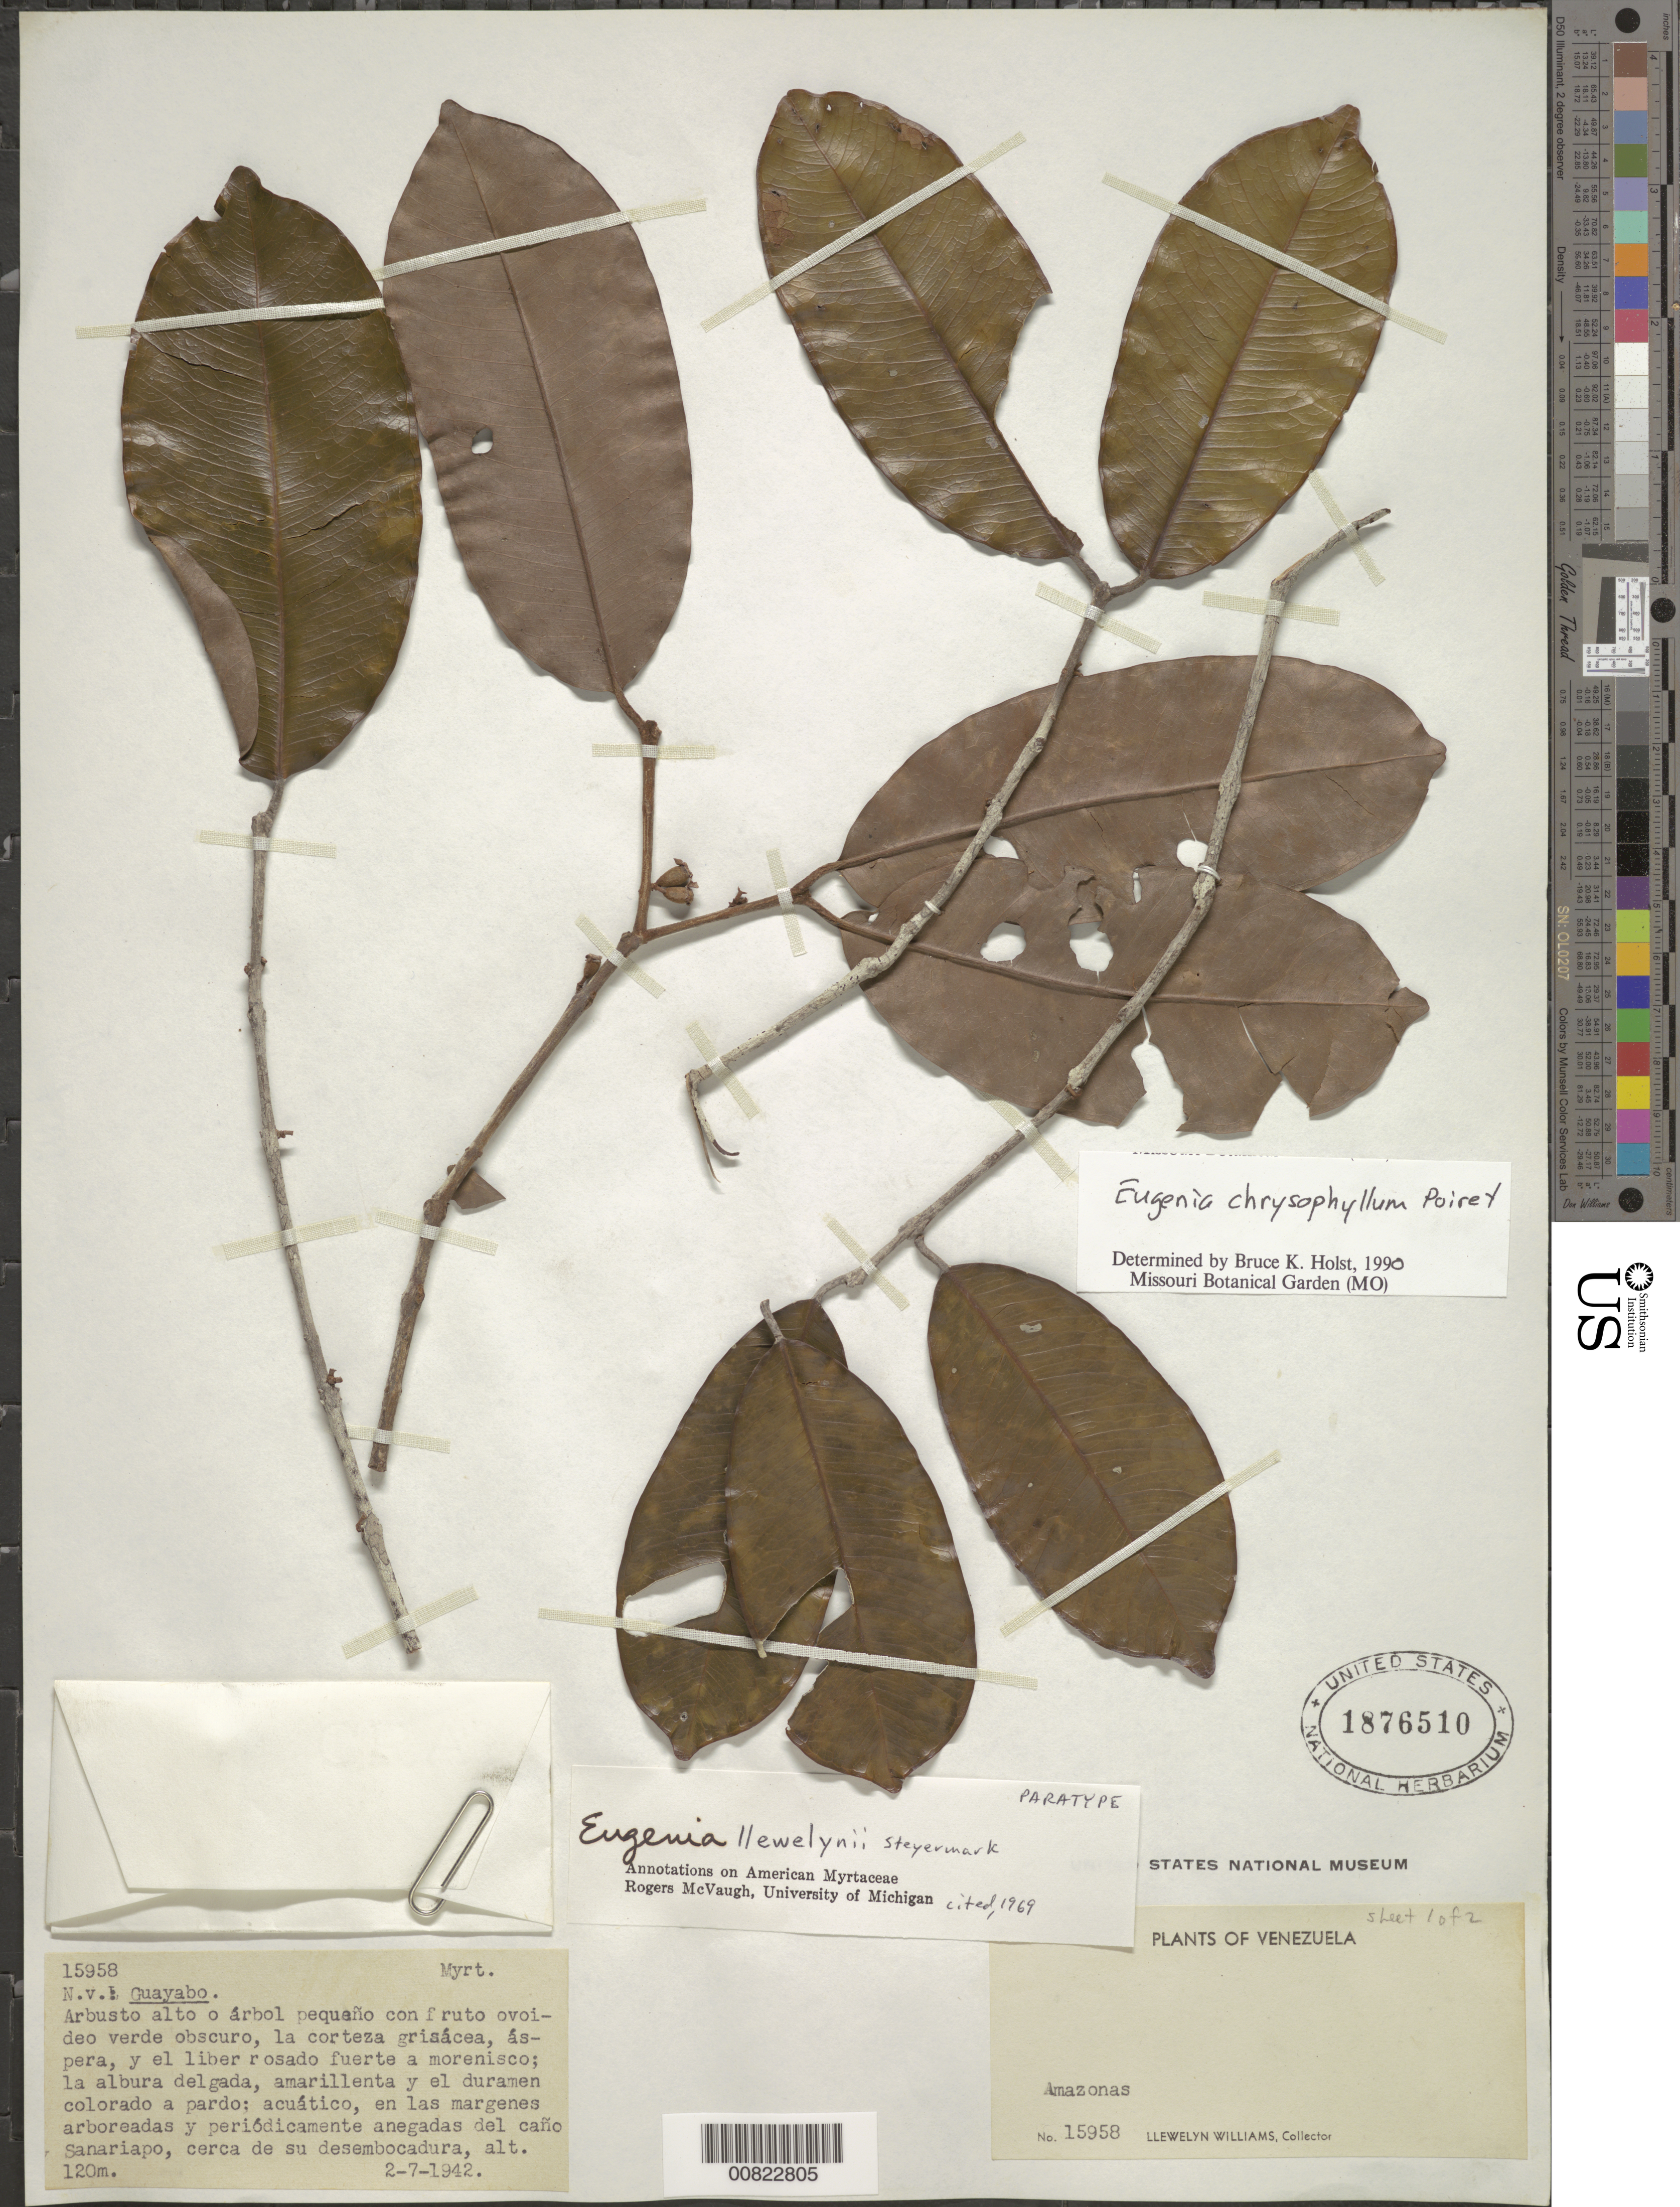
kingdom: Plantae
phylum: Tracheophyta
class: Magnoliopsida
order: Myrtales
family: Myrtaceae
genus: Eugenia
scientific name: Eugenia chrysophyllum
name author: Poir.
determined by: Holst, Bruce K.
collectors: Ll. Williams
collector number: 15958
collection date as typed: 2-Jul-42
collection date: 1942-07-02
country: Venezuela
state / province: Amazonas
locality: Río Sanariapo, cerca de su desembocadura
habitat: Margenes arboreadas y periodicamente anegadas del caño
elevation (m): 120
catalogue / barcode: US 1876510